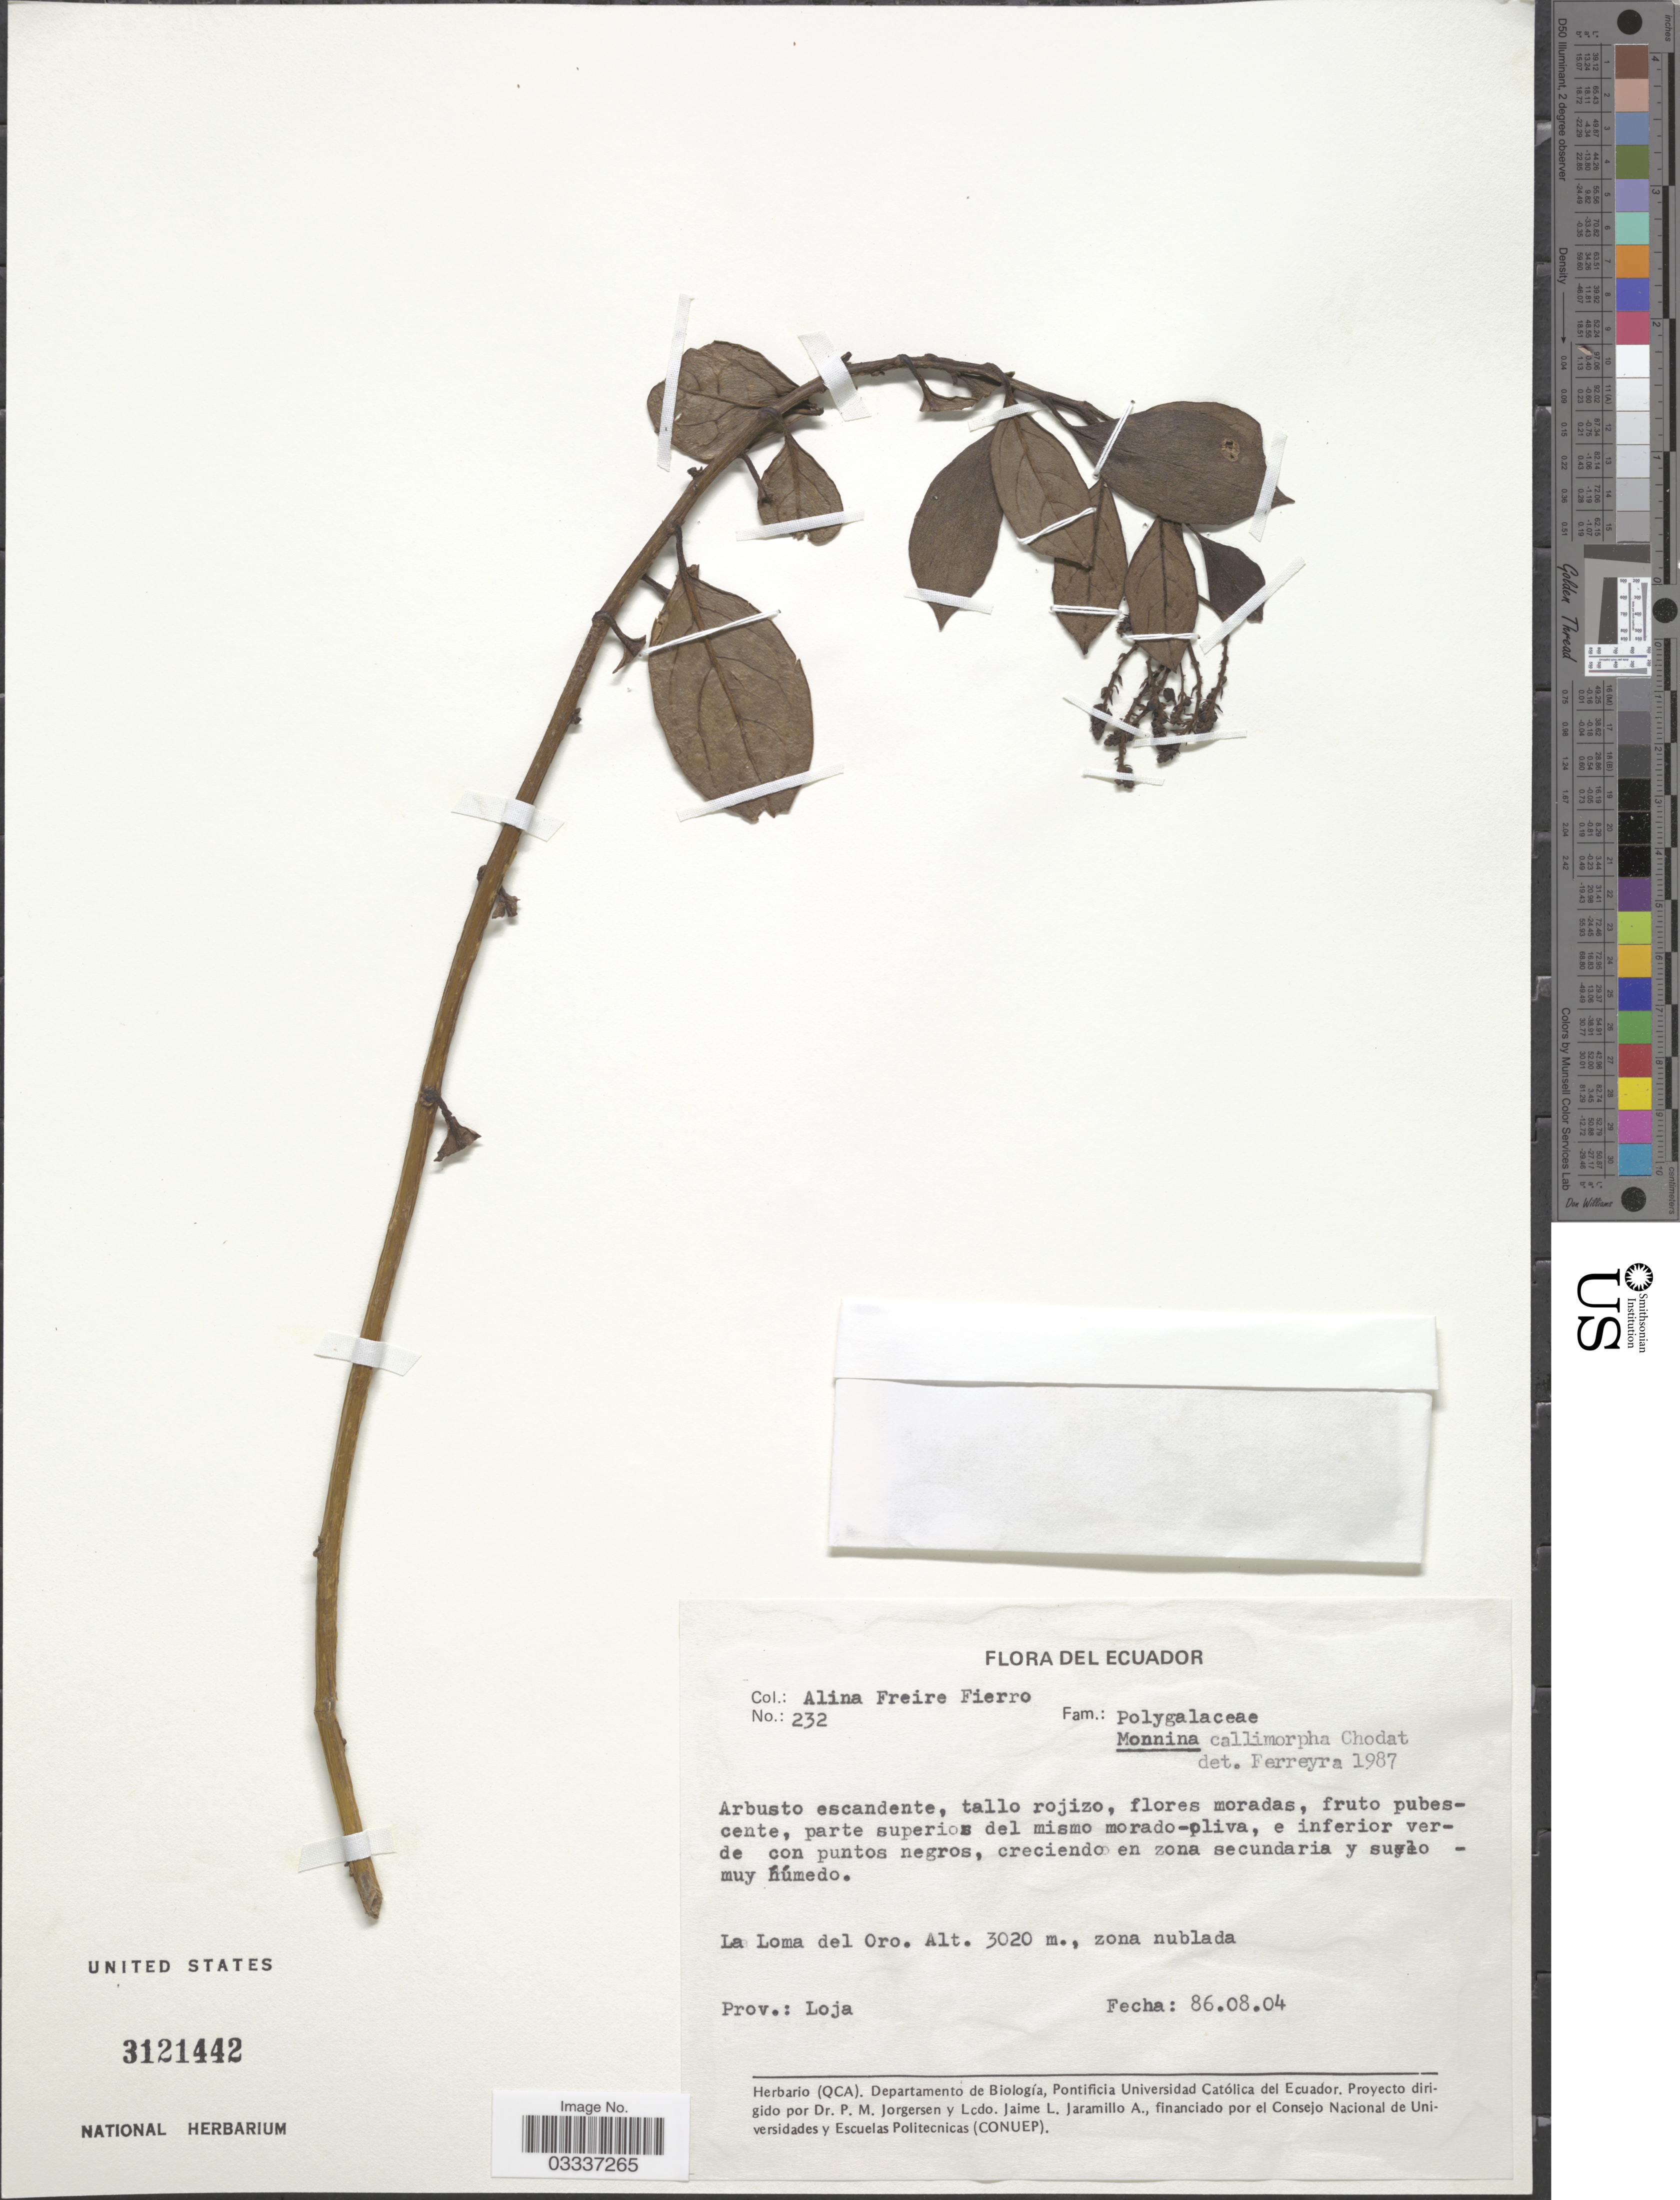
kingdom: Plantae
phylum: Tracheophyta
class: Magnoliopsida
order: Fabales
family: Polygalaceae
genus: Monnina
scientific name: Monnina callimorpha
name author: Chodat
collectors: A. Freire-Fierro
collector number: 232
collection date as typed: Transcribed d/m/y: 4/8/86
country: Ecuador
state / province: Loja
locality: La Loma del Oro.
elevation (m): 3020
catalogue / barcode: US 3121442